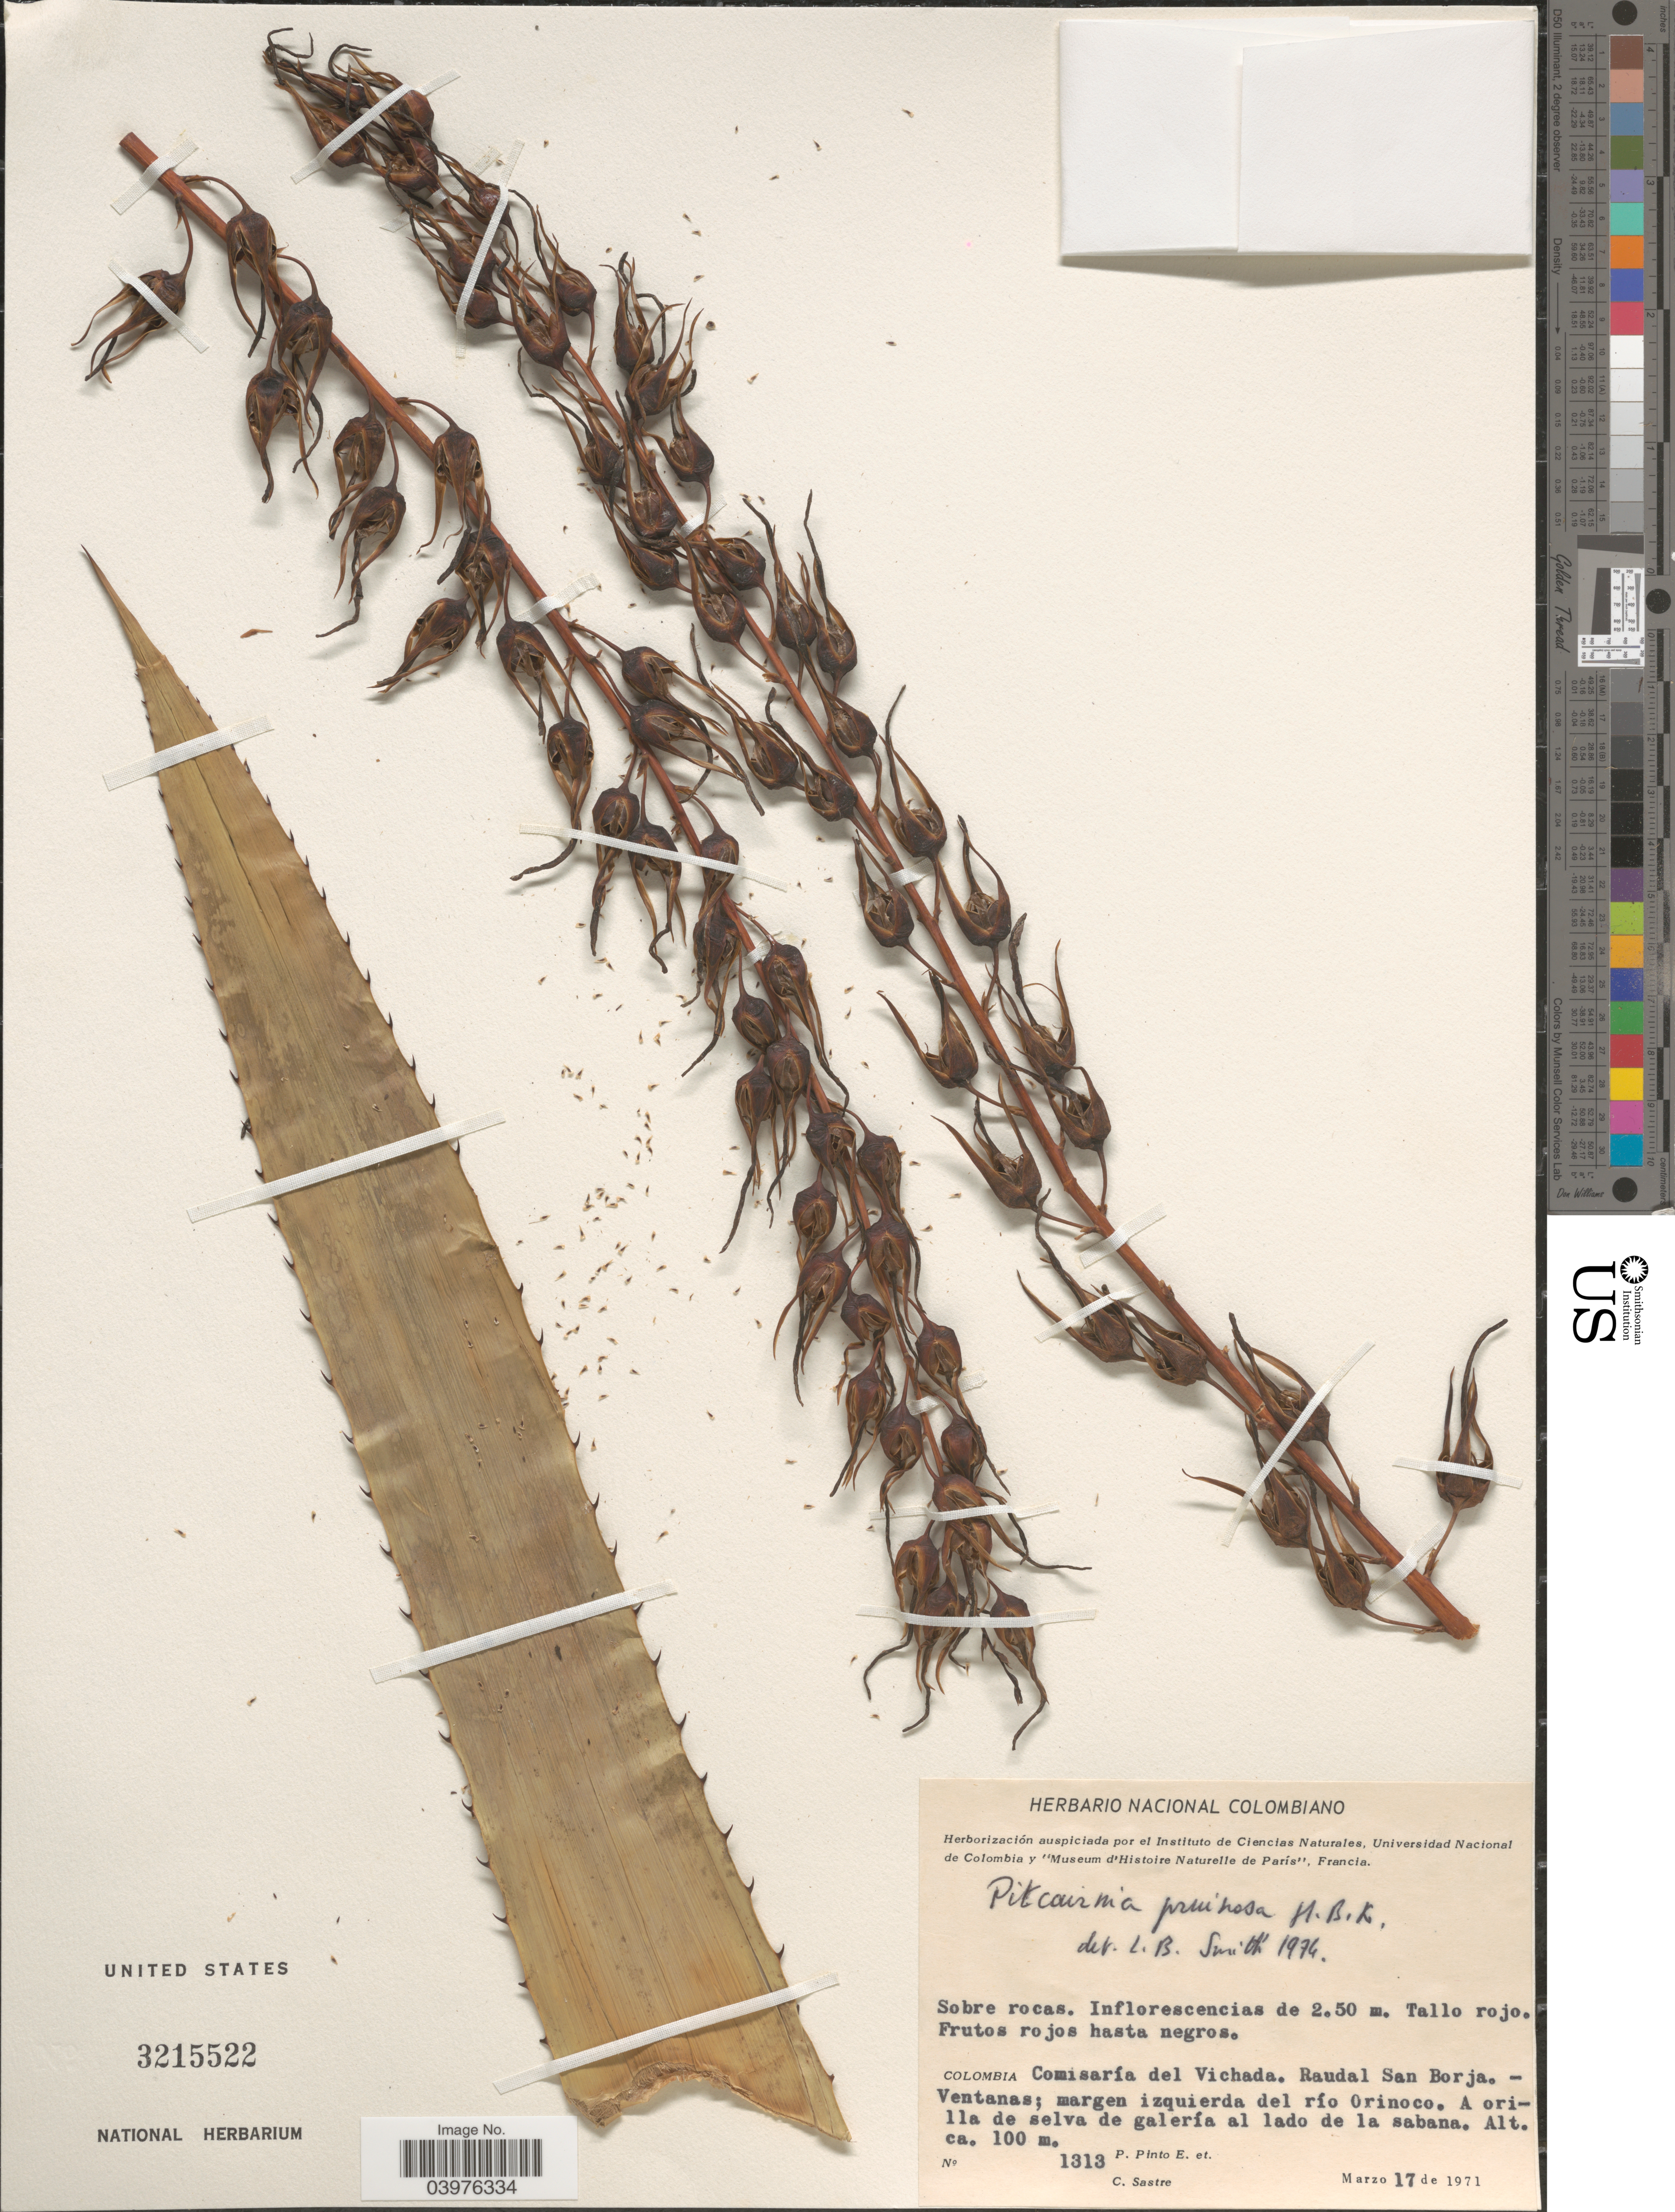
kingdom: Plantae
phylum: Tracheophyta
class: Liliopsida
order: Poales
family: Bromeliaceae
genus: Pitcairnia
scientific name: Pitcairnia pruinosa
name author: Kunth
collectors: P. Pinto E. & C. Sastre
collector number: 1313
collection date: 1971-03-17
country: Colombia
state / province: Vichada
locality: Comisaría del Vichada. Raudal San Borja. - Ventanas; margen izquierda del río Orinoco.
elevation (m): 100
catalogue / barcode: US 3215522